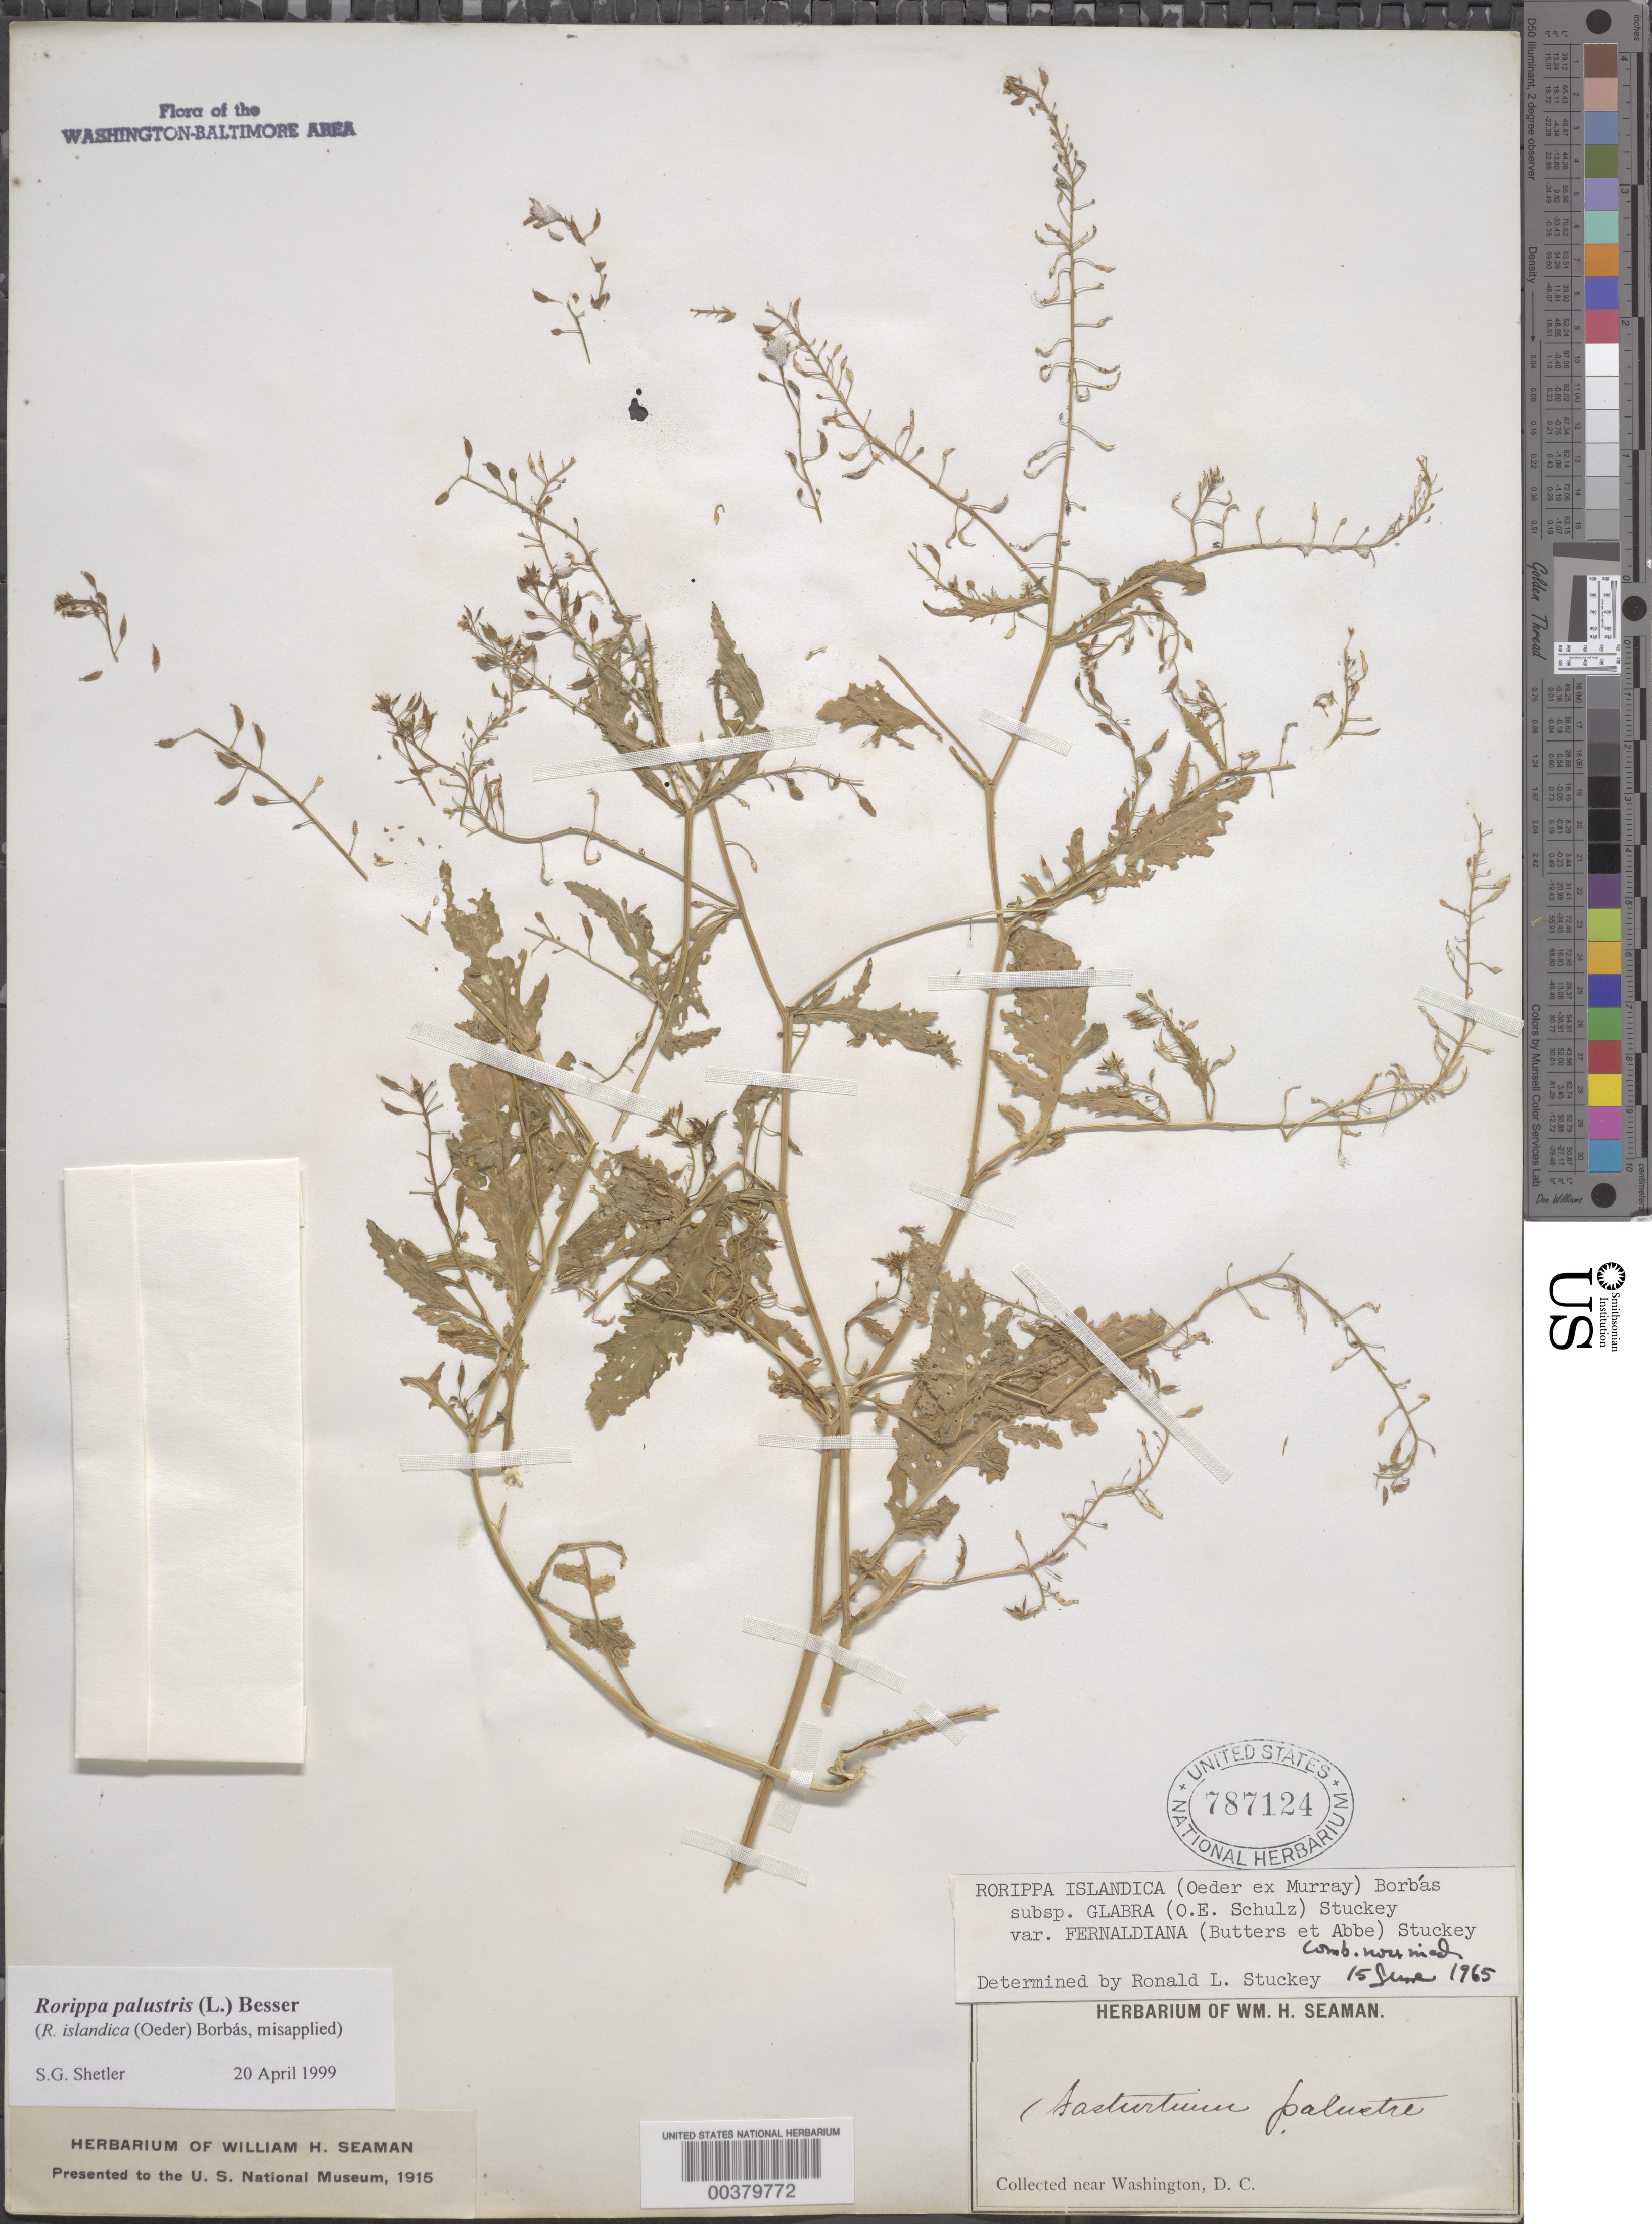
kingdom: Plantae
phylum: Tracheophyta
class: Magnoliopsida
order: Brassicales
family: Brassicaceae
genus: Rorippa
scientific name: Rorippa palustris var. fernaldiana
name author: (Butters & Abbe) Stuckey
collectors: W. Seaman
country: United States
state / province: District of Columbia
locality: Washington DC Area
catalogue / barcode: US 787124